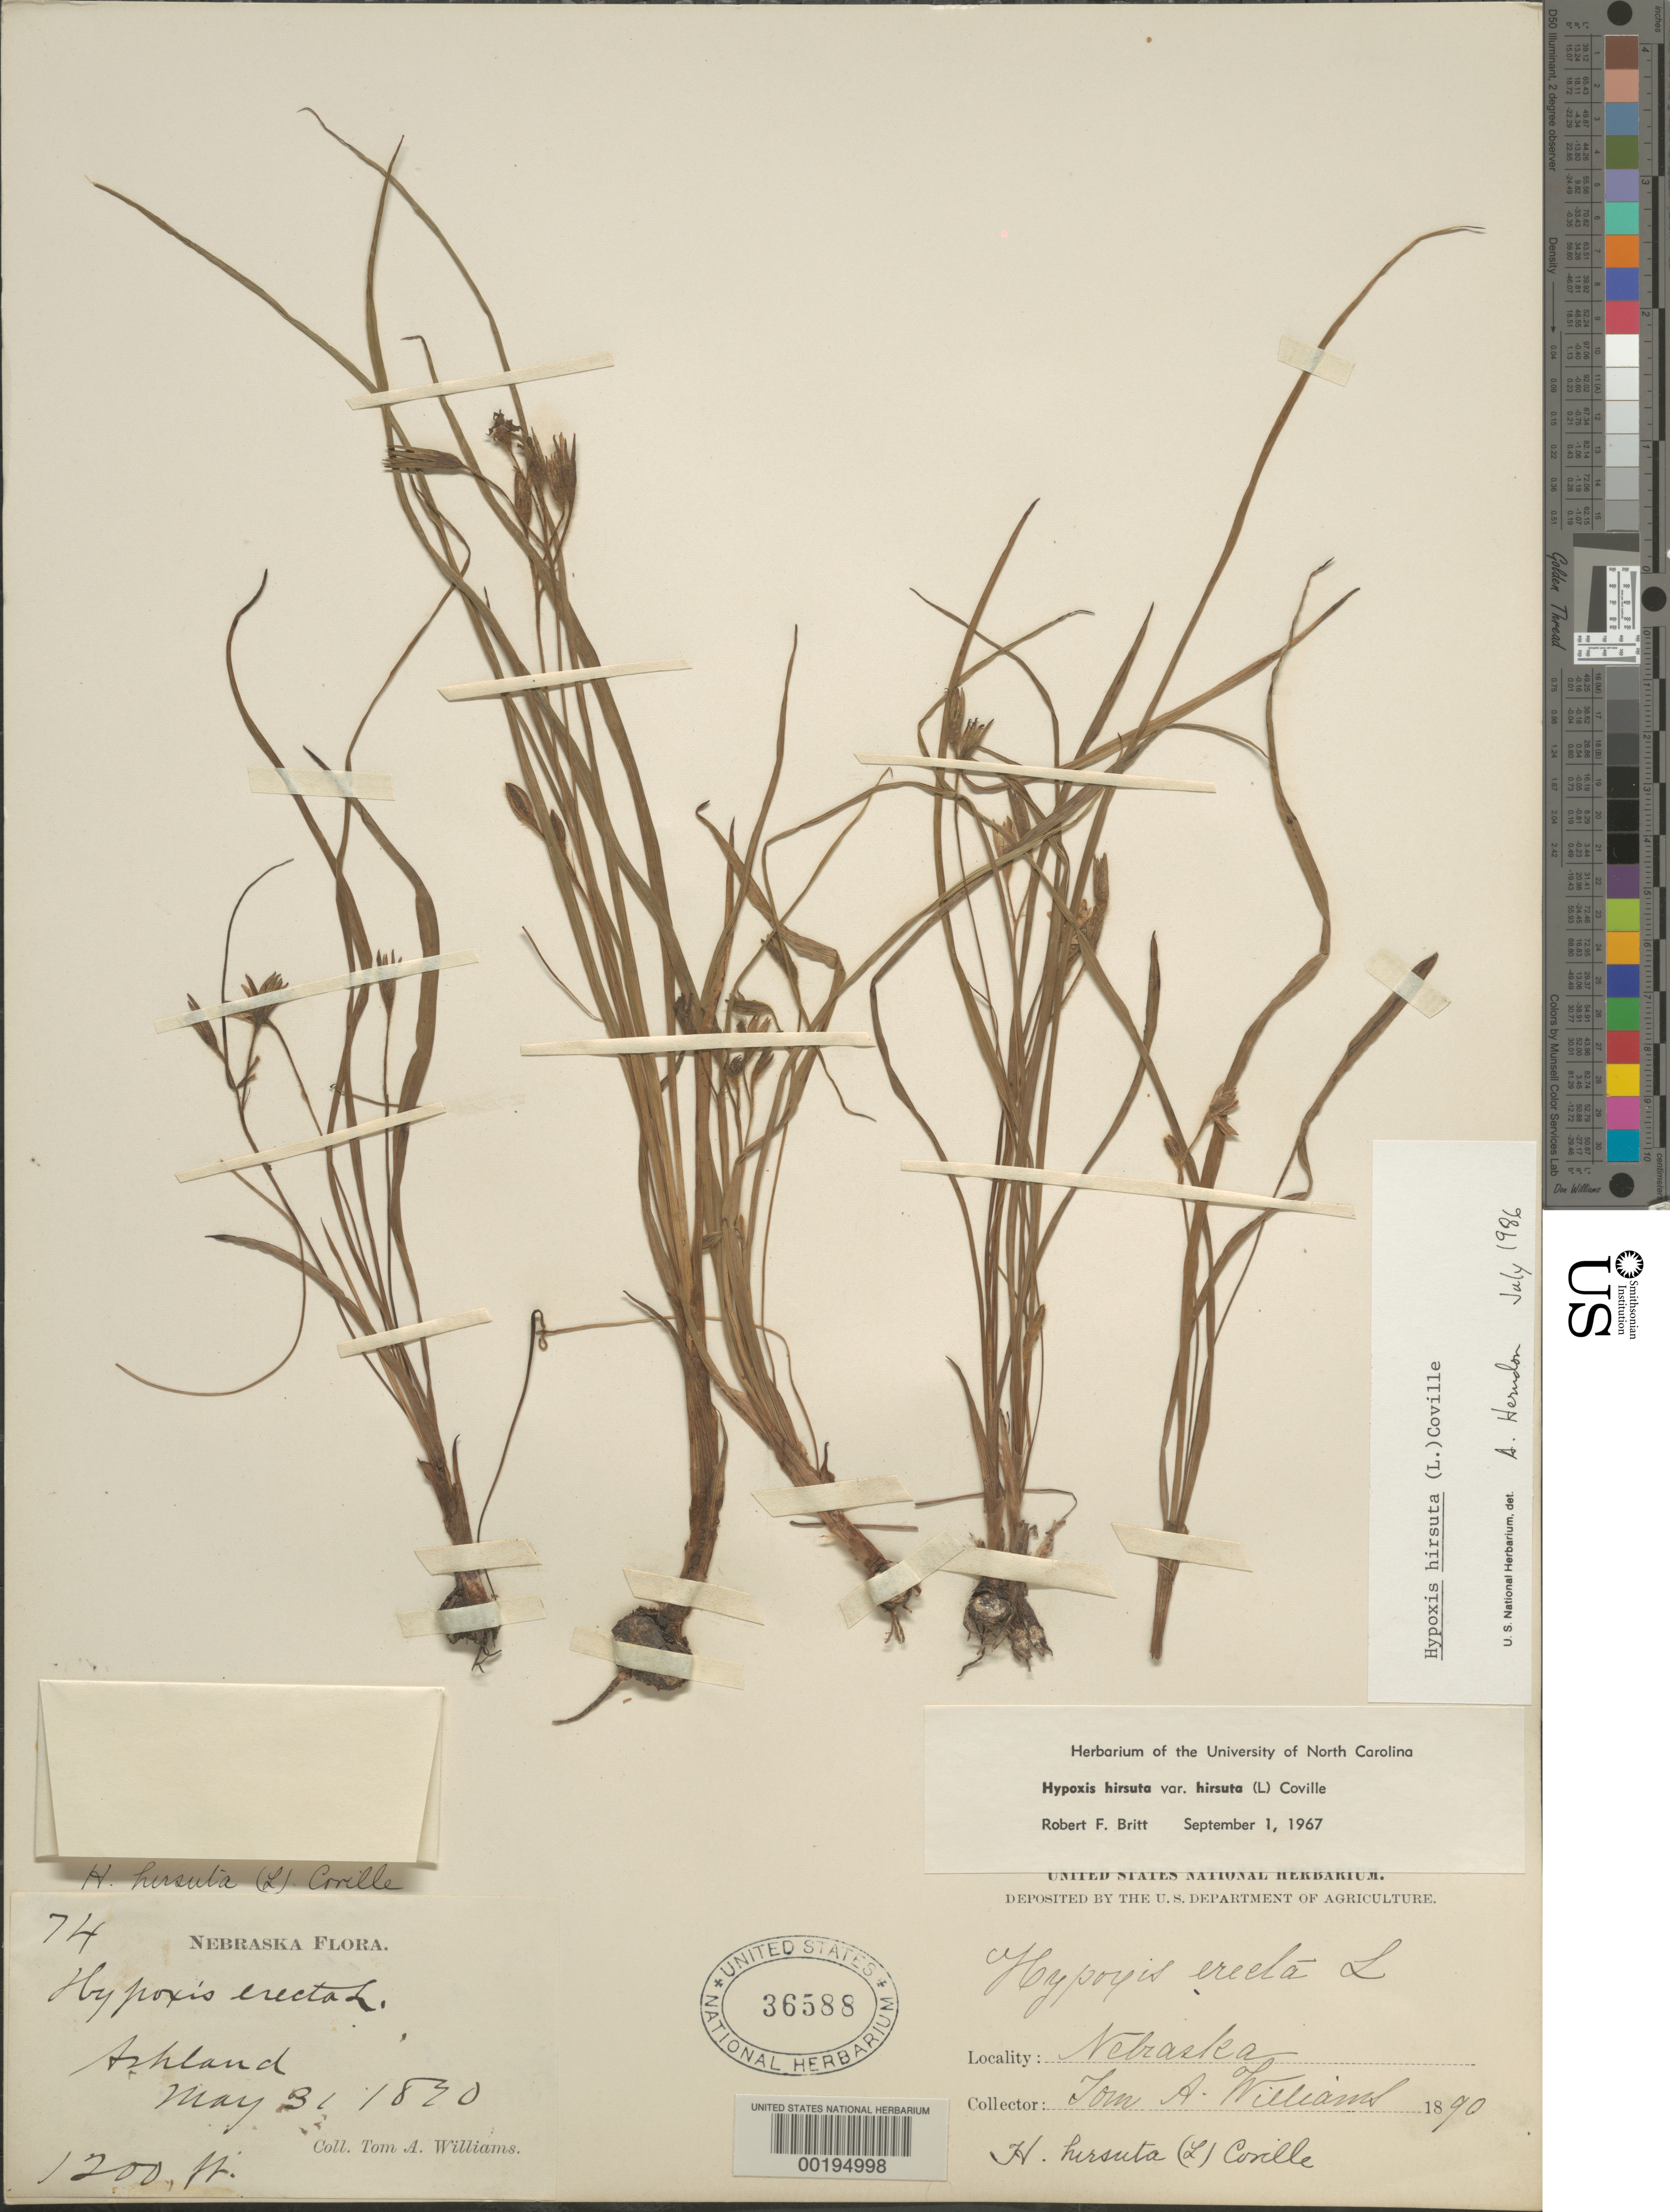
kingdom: Plantae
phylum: Tracheophyta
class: Liliopsida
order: Asparagales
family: Hypoxidaceae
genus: Hypoxis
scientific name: Hypoxis hirsuta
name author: (L.) Coville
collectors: T. A. Williams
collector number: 74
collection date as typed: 31 May 1890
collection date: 1890-05-31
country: United States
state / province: Nebraska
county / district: Saunders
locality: Ashland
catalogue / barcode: US 36588